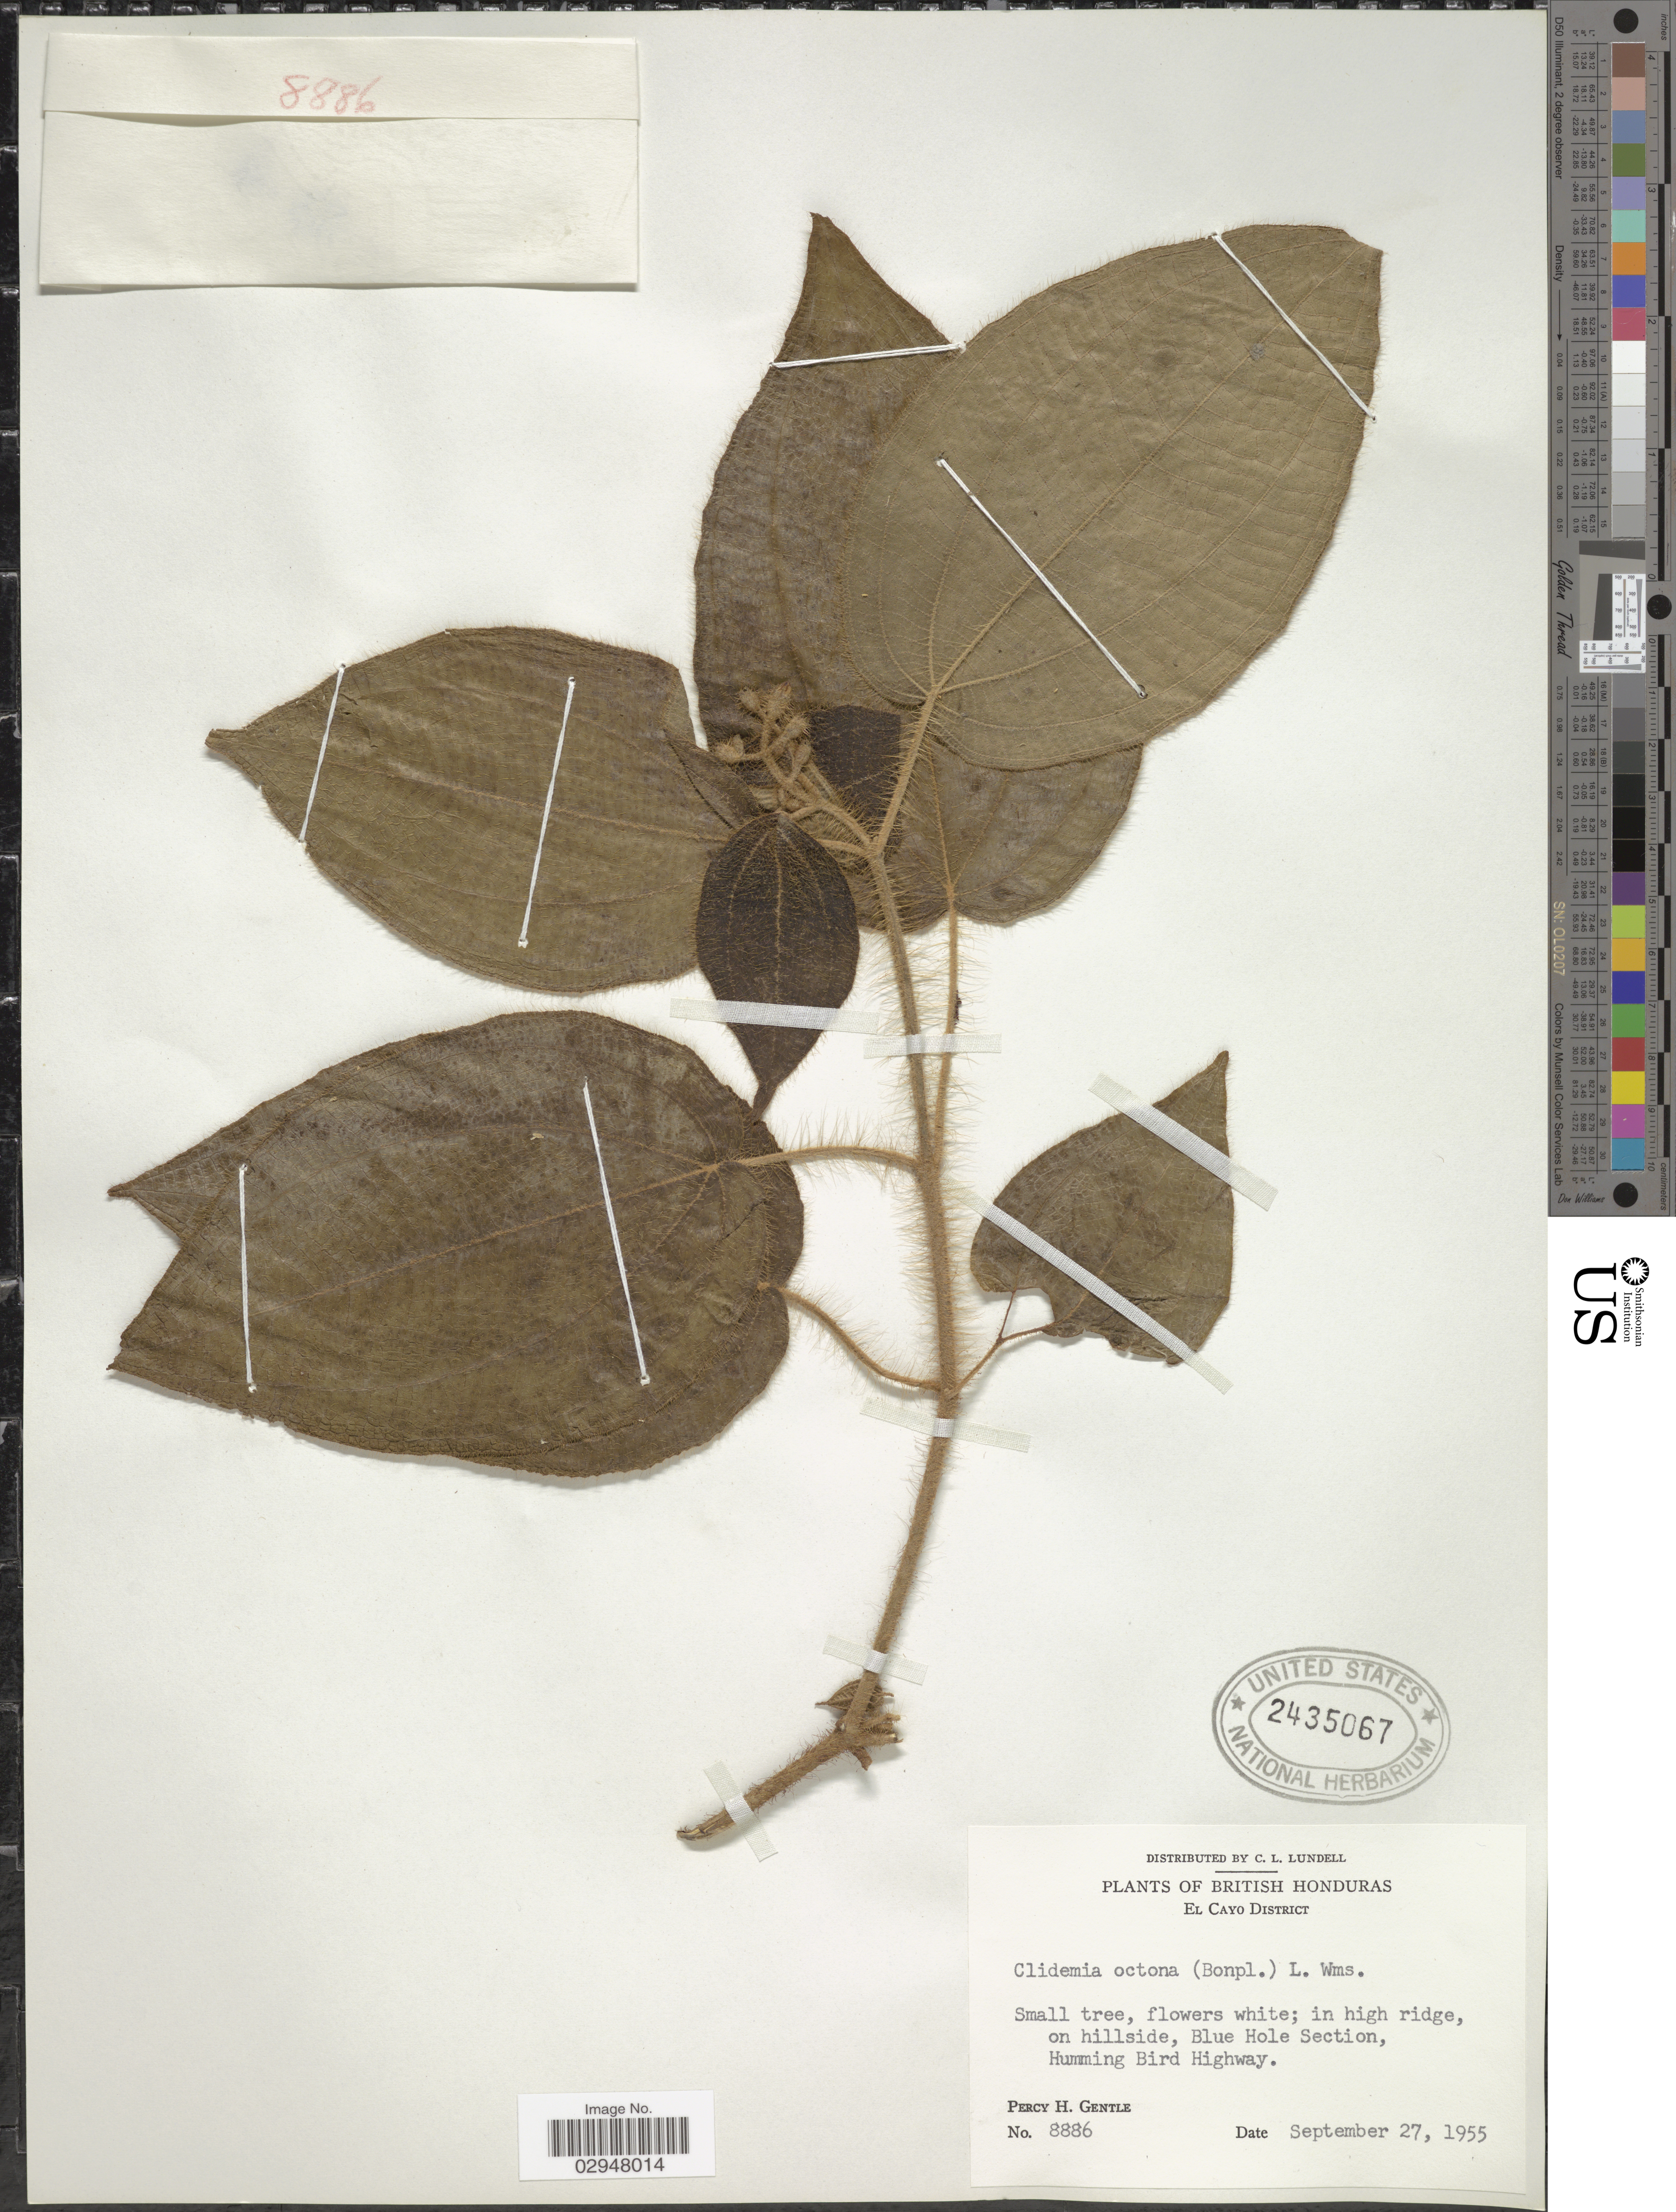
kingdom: Plantae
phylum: Tracheophyta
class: Magnoliopsida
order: Myrtales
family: Melastomataceae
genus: Clidemia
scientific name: Clidemia octona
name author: (Bonpl.) L.O. Williams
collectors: P. H. Gentle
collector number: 8886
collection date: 1955-09-27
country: Belize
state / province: Cayo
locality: British Honduras, El Cayo District, in high ridge, on hillside, Blue Hole Section, Humming Bird Highway.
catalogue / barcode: US 2435067